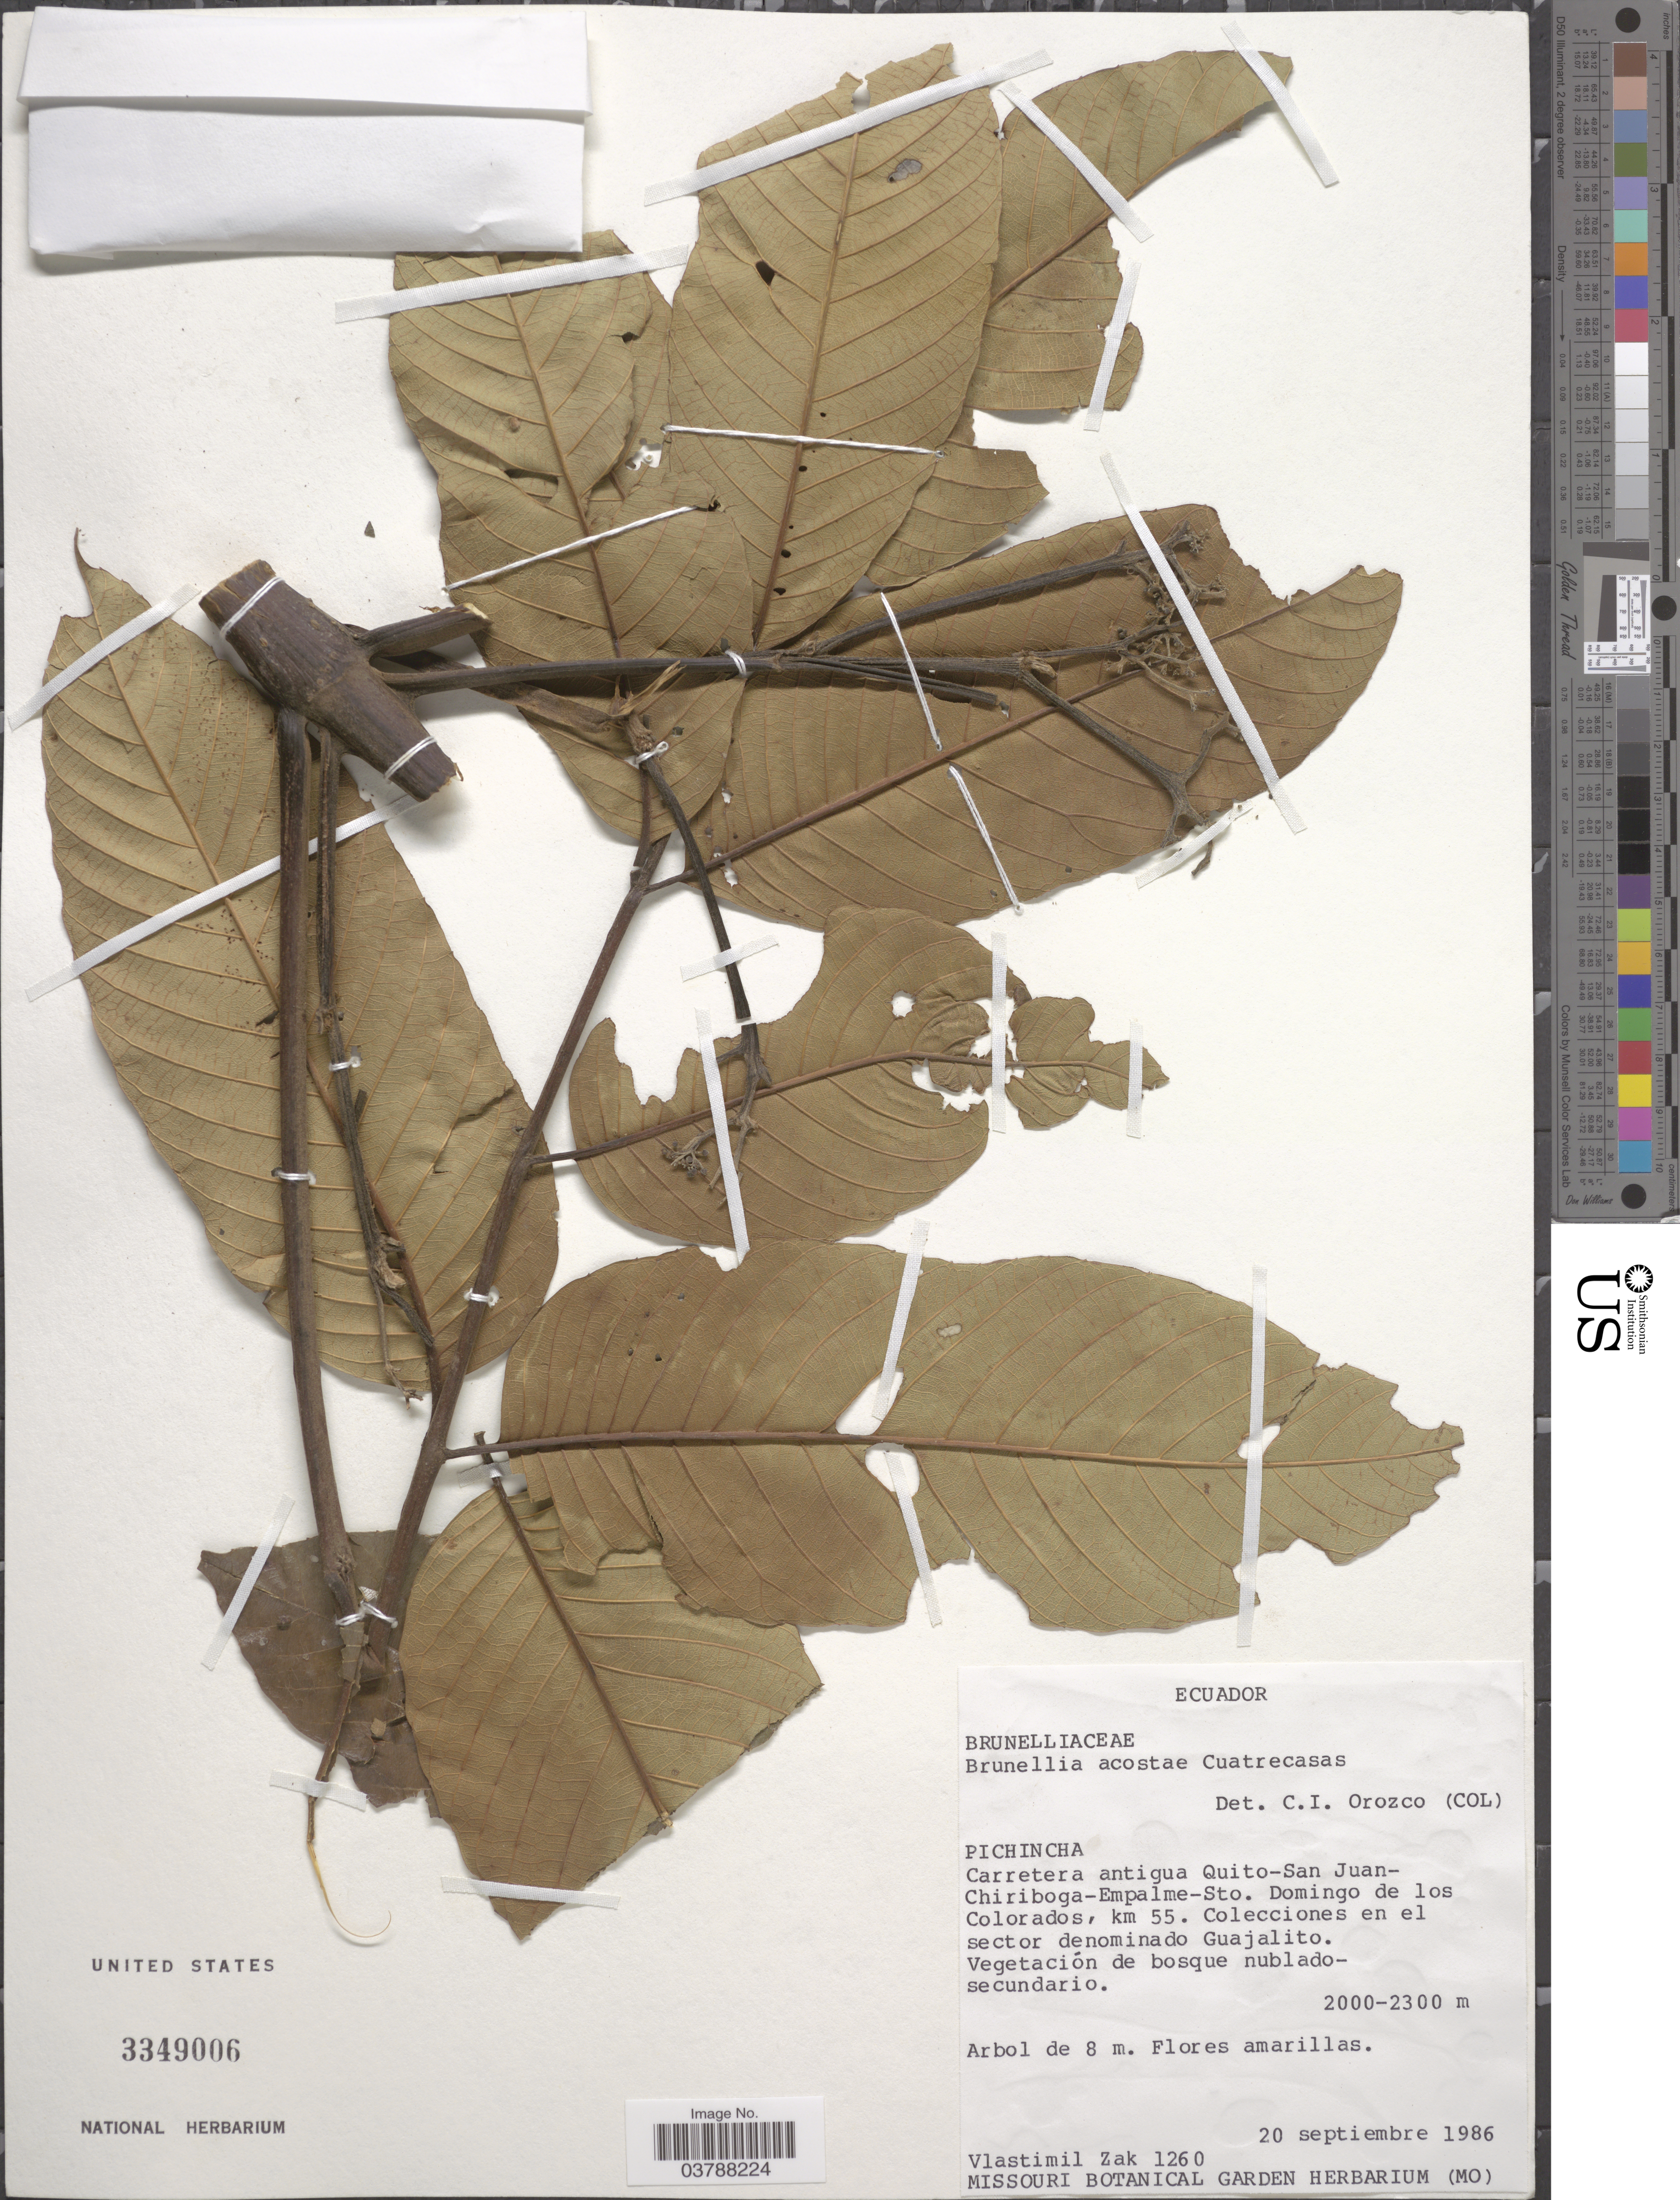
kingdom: Plantae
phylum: Tracheophyta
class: Magnoliopsida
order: Oxalidales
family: Brunelliaceae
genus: Brunellia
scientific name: Brunellia acostae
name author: Cuatrec.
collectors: V. Zak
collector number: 1260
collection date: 1986-09-20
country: Ecuador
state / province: Pichincha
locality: Carretera antigua Quito-San Juan-Chiriboga-Empalme-Sto. Domingo de los Colorados, km 55. Colleciones en el sector denominado Guajalito.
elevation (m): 2000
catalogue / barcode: US 3349006